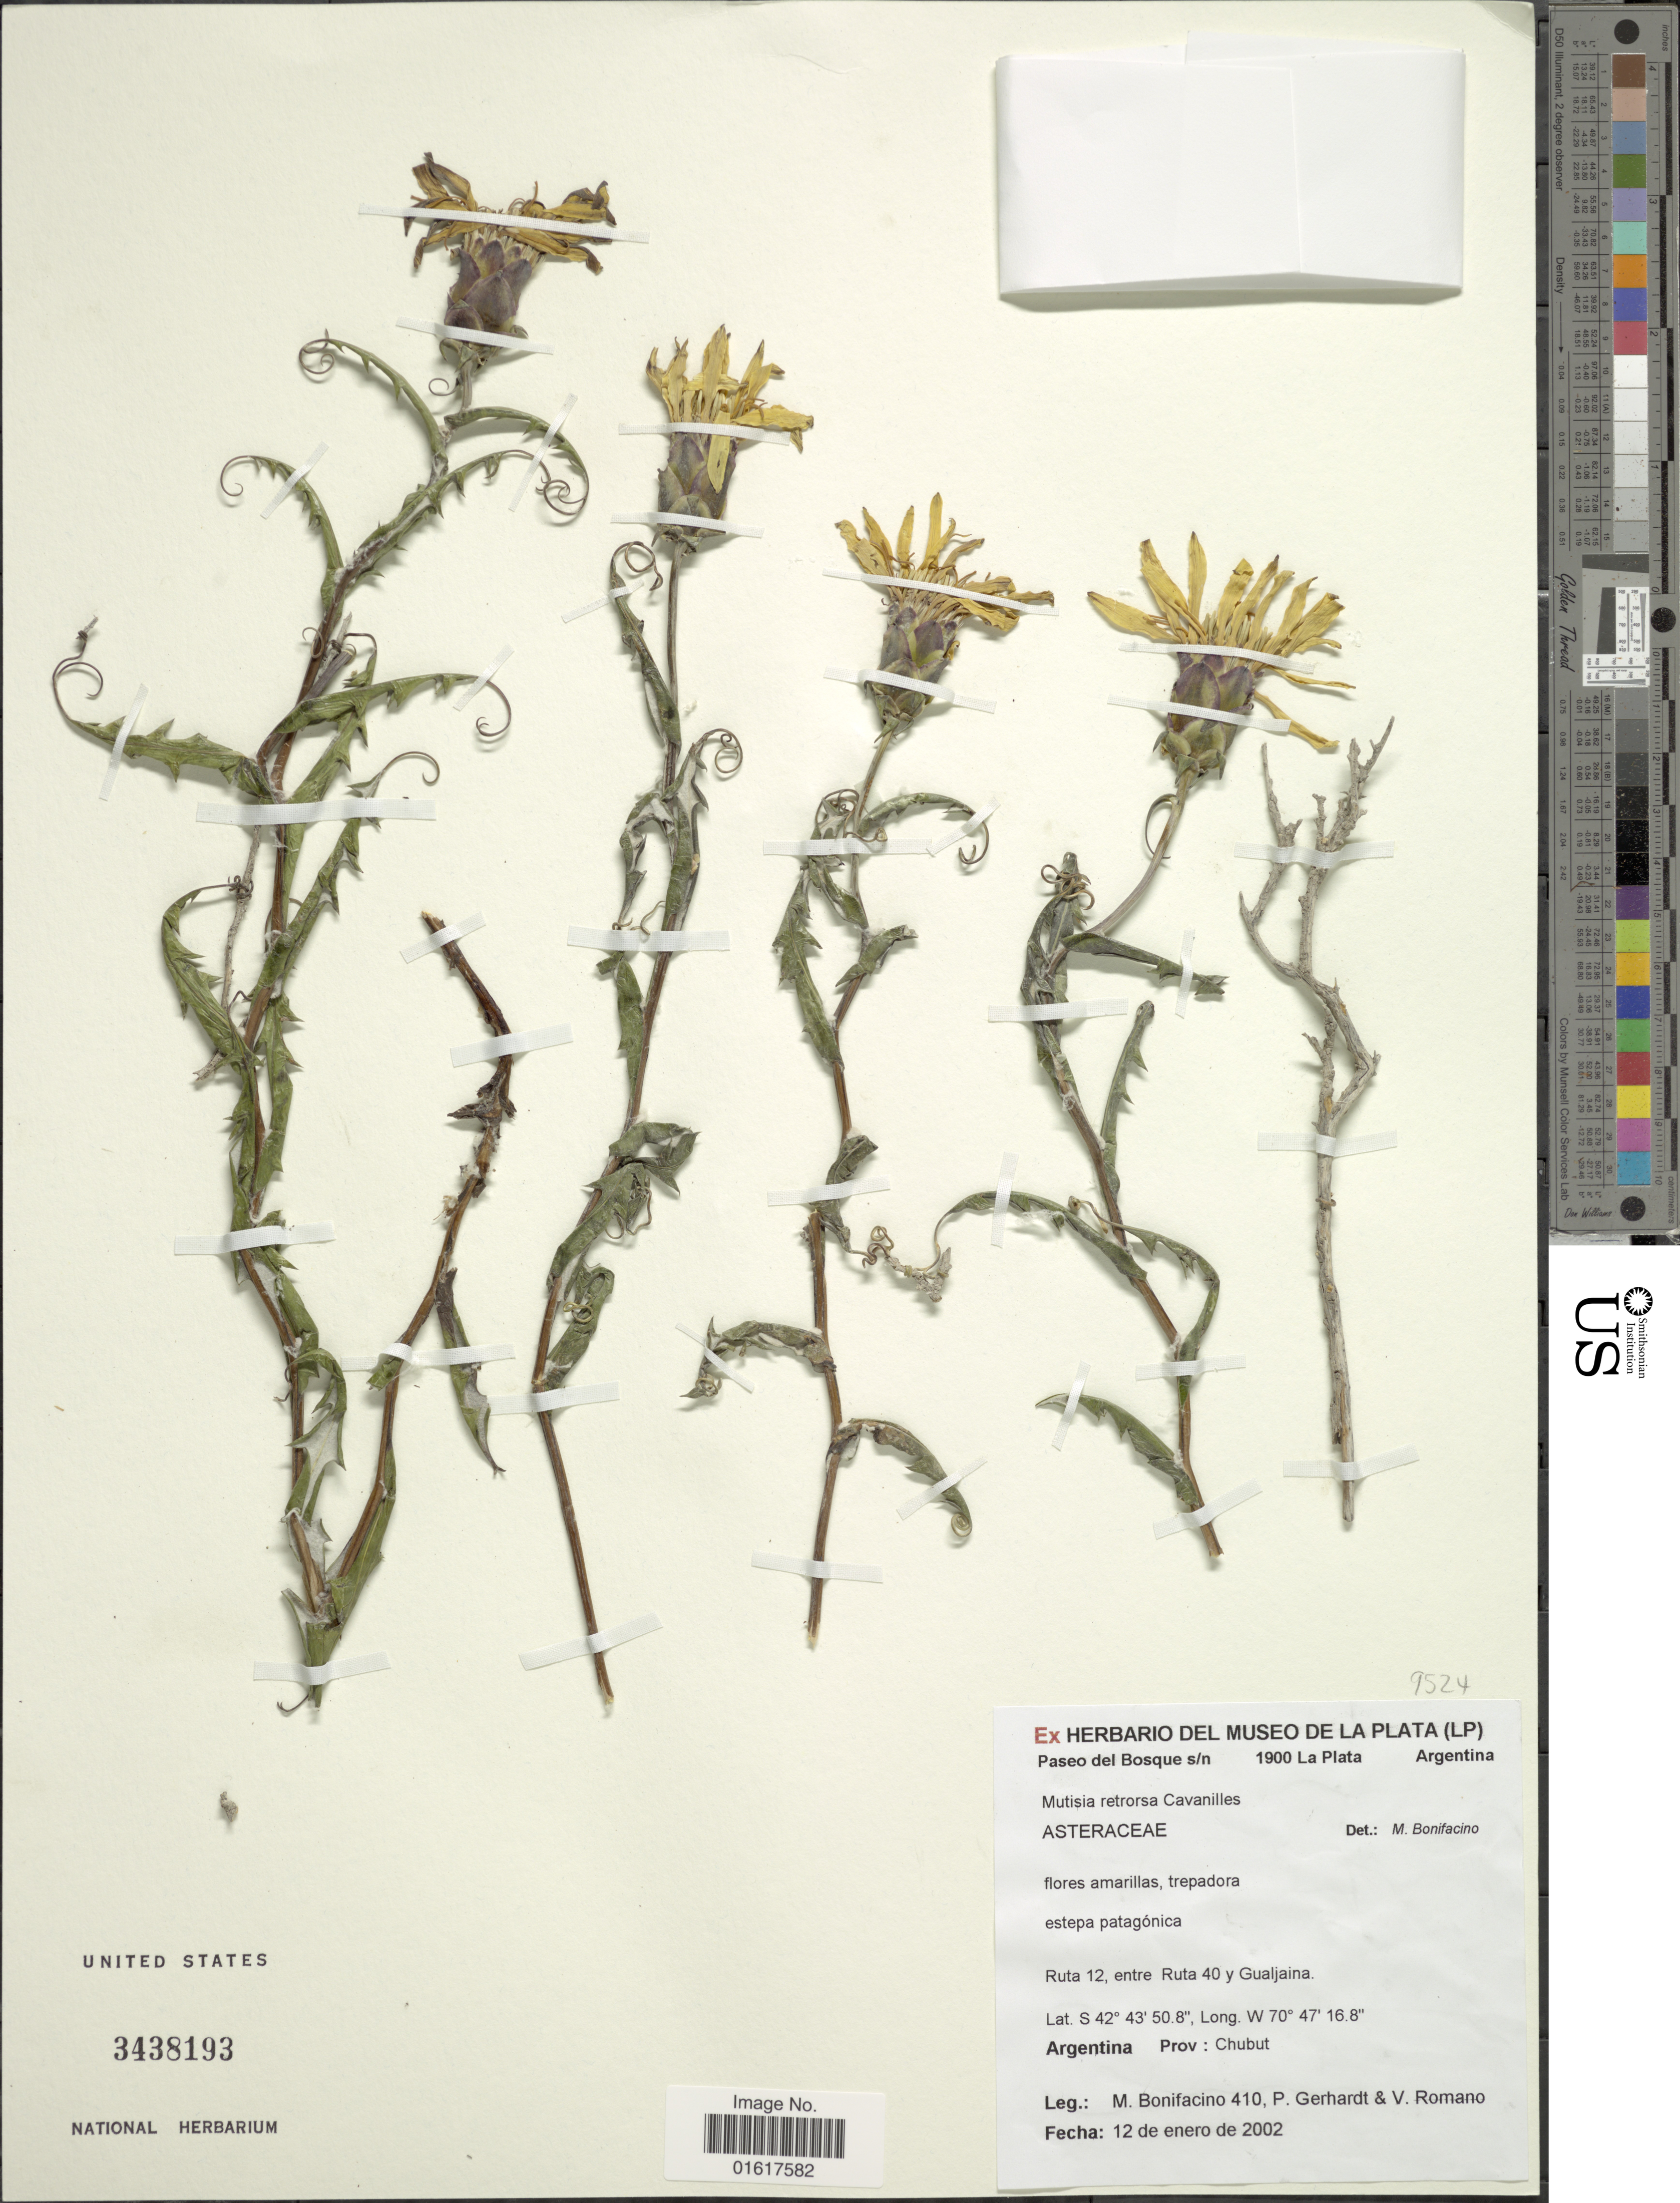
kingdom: Plantae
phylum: Tracheophyta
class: Magnoliopsida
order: Asterales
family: Asteraceae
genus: Mutisia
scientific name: Mutisia retrorsa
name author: Cav.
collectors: M. Bonifacino, P. Gerhardt & V. Romano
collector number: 0410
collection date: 2002-01-12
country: Argentina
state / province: Chubut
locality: Ruta 12, entre Ruta 40 y Gualjaina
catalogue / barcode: US 3438193